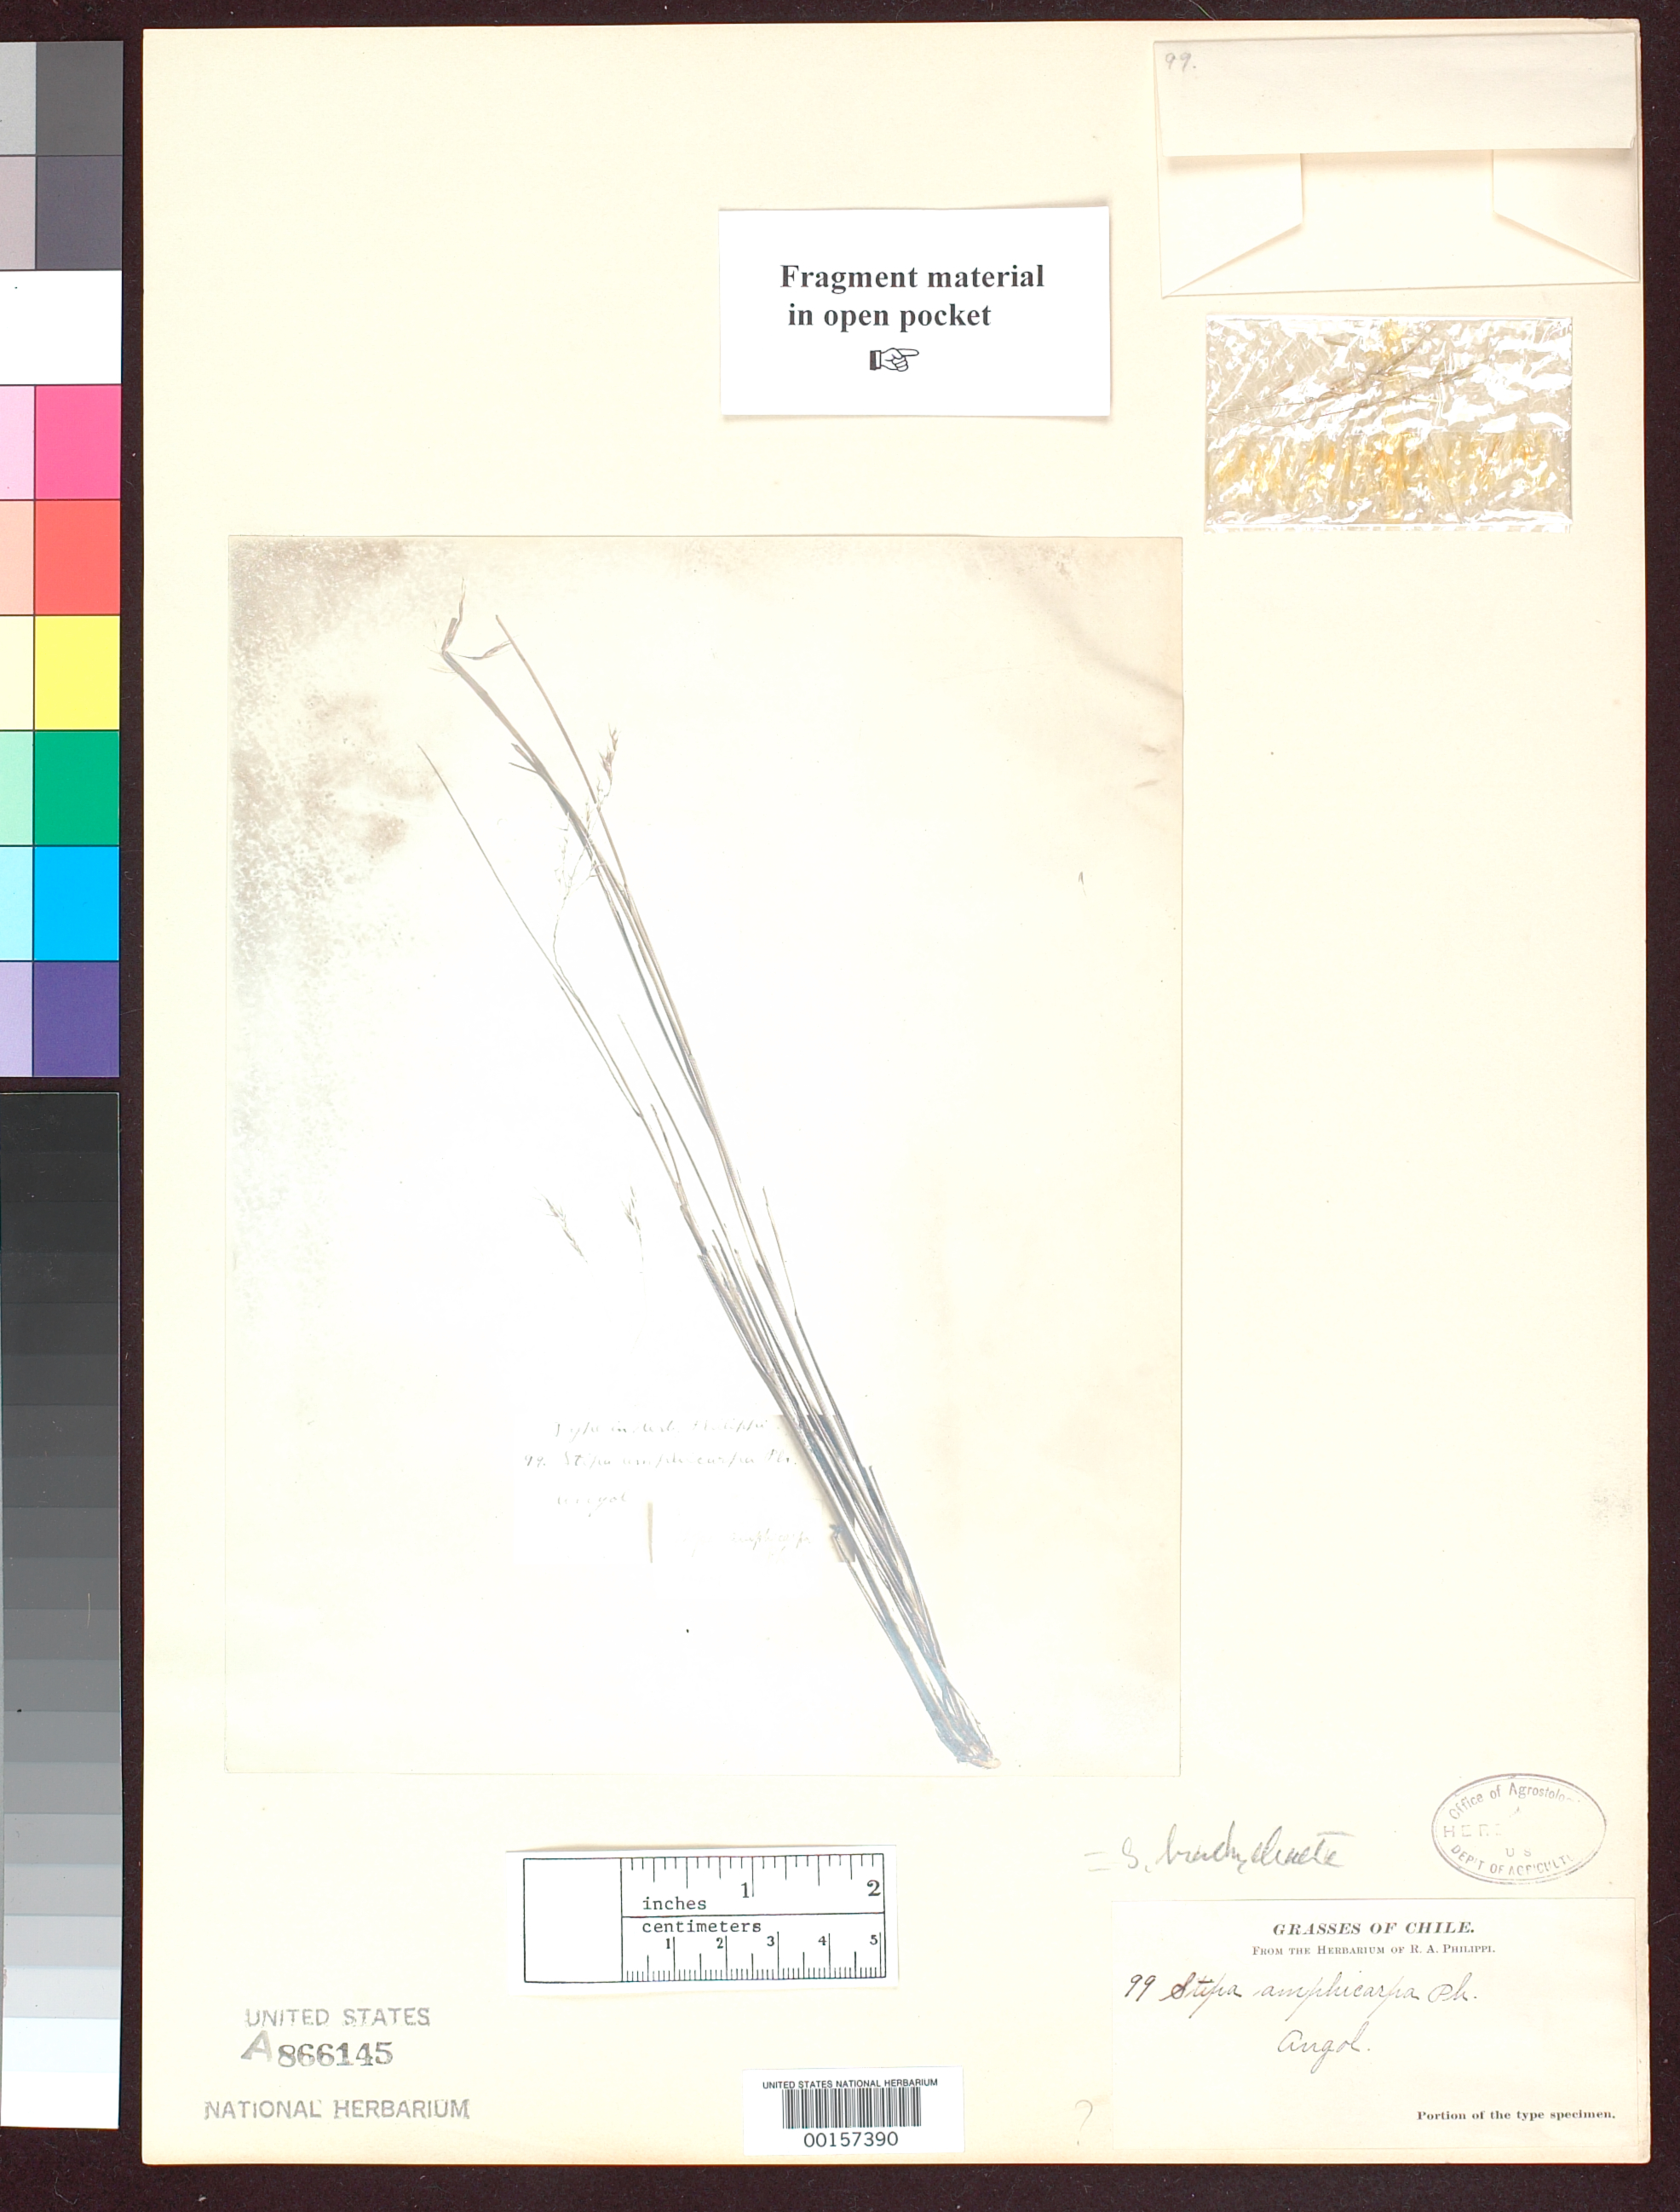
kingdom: Plantae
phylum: Tracheophyta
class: Liliopsida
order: Poales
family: Poaceae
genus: Stipa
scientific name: Stipa amphicarpa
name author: Phil.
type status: Type Fragment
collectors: R. A. Philippi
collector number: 99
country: Chile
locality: Angol.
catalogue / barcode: US 866145A